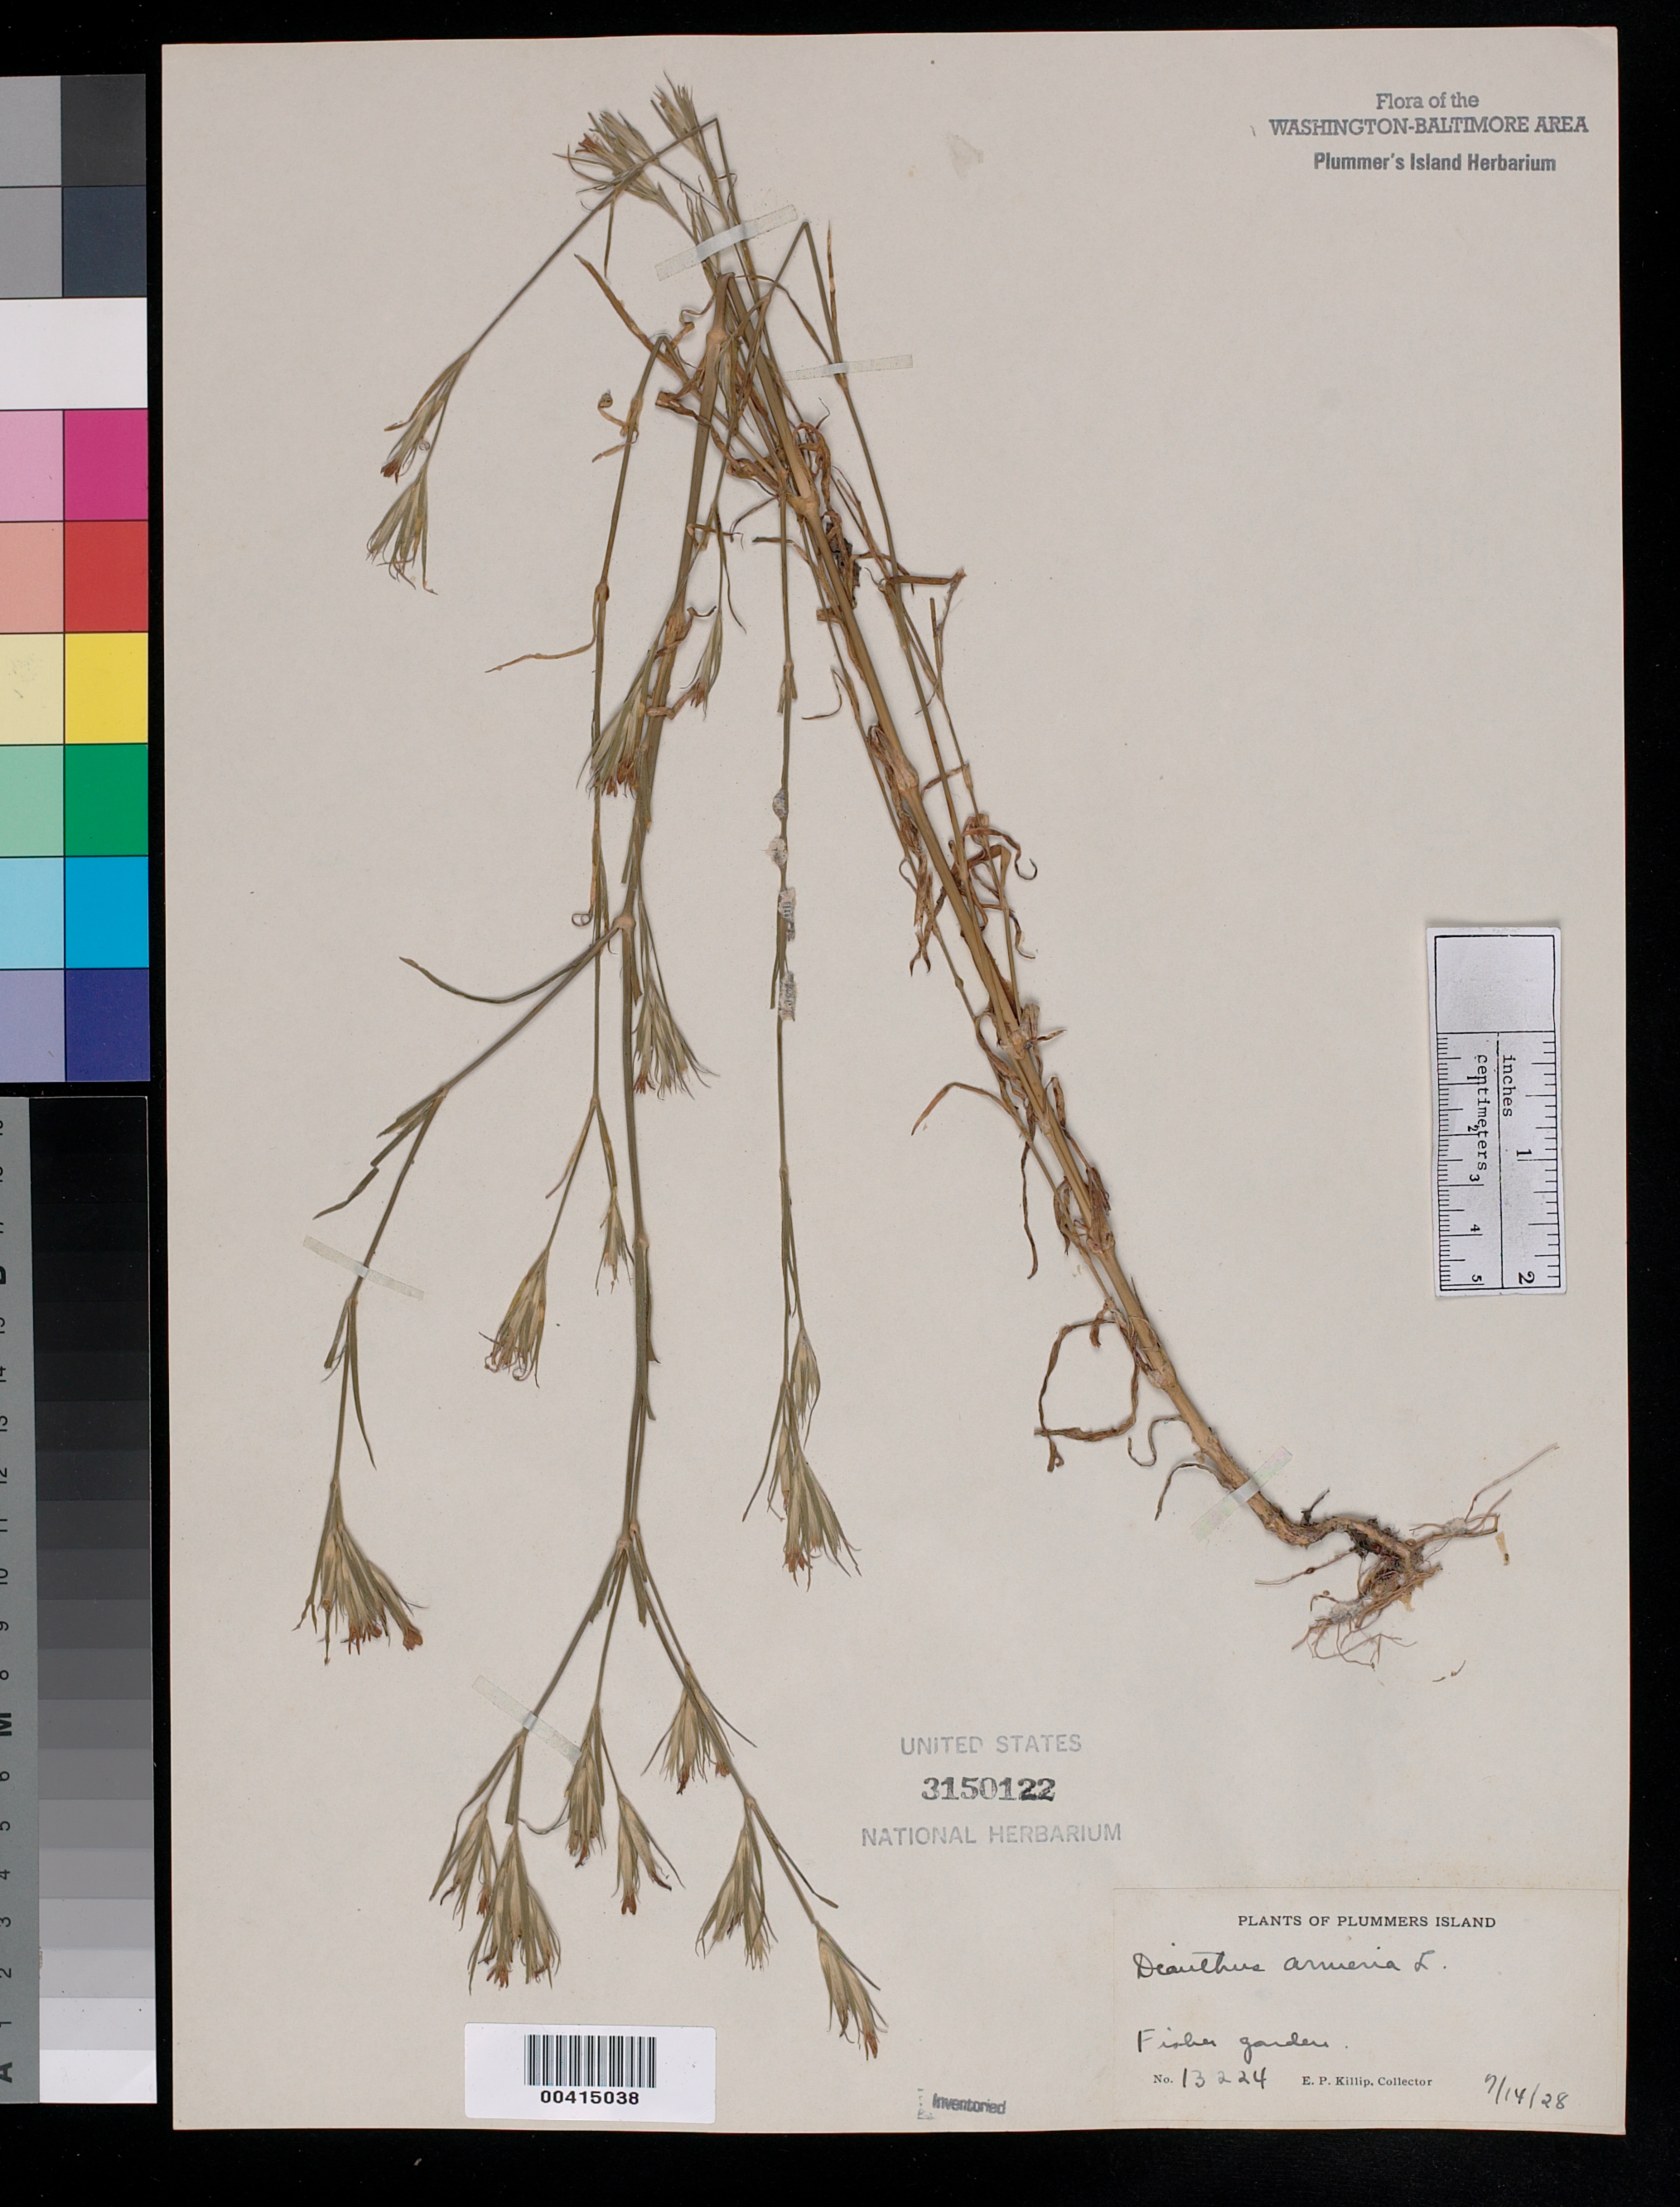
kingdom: Plantae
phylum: Tracheophyta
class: Magnoliopsida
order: Caryophyllales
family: Caryophyllaceae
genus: Dianthus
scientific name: Dianthus armeria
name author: L.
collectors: E. P. Killip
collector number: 13224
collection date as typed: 14 Jul 1928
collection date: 1928-07-14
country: United States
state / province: Maryland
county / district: Montgomery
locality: Plummer's Island; Mainland, Fisher garden C. & O. Canal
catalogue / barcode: US 3150122